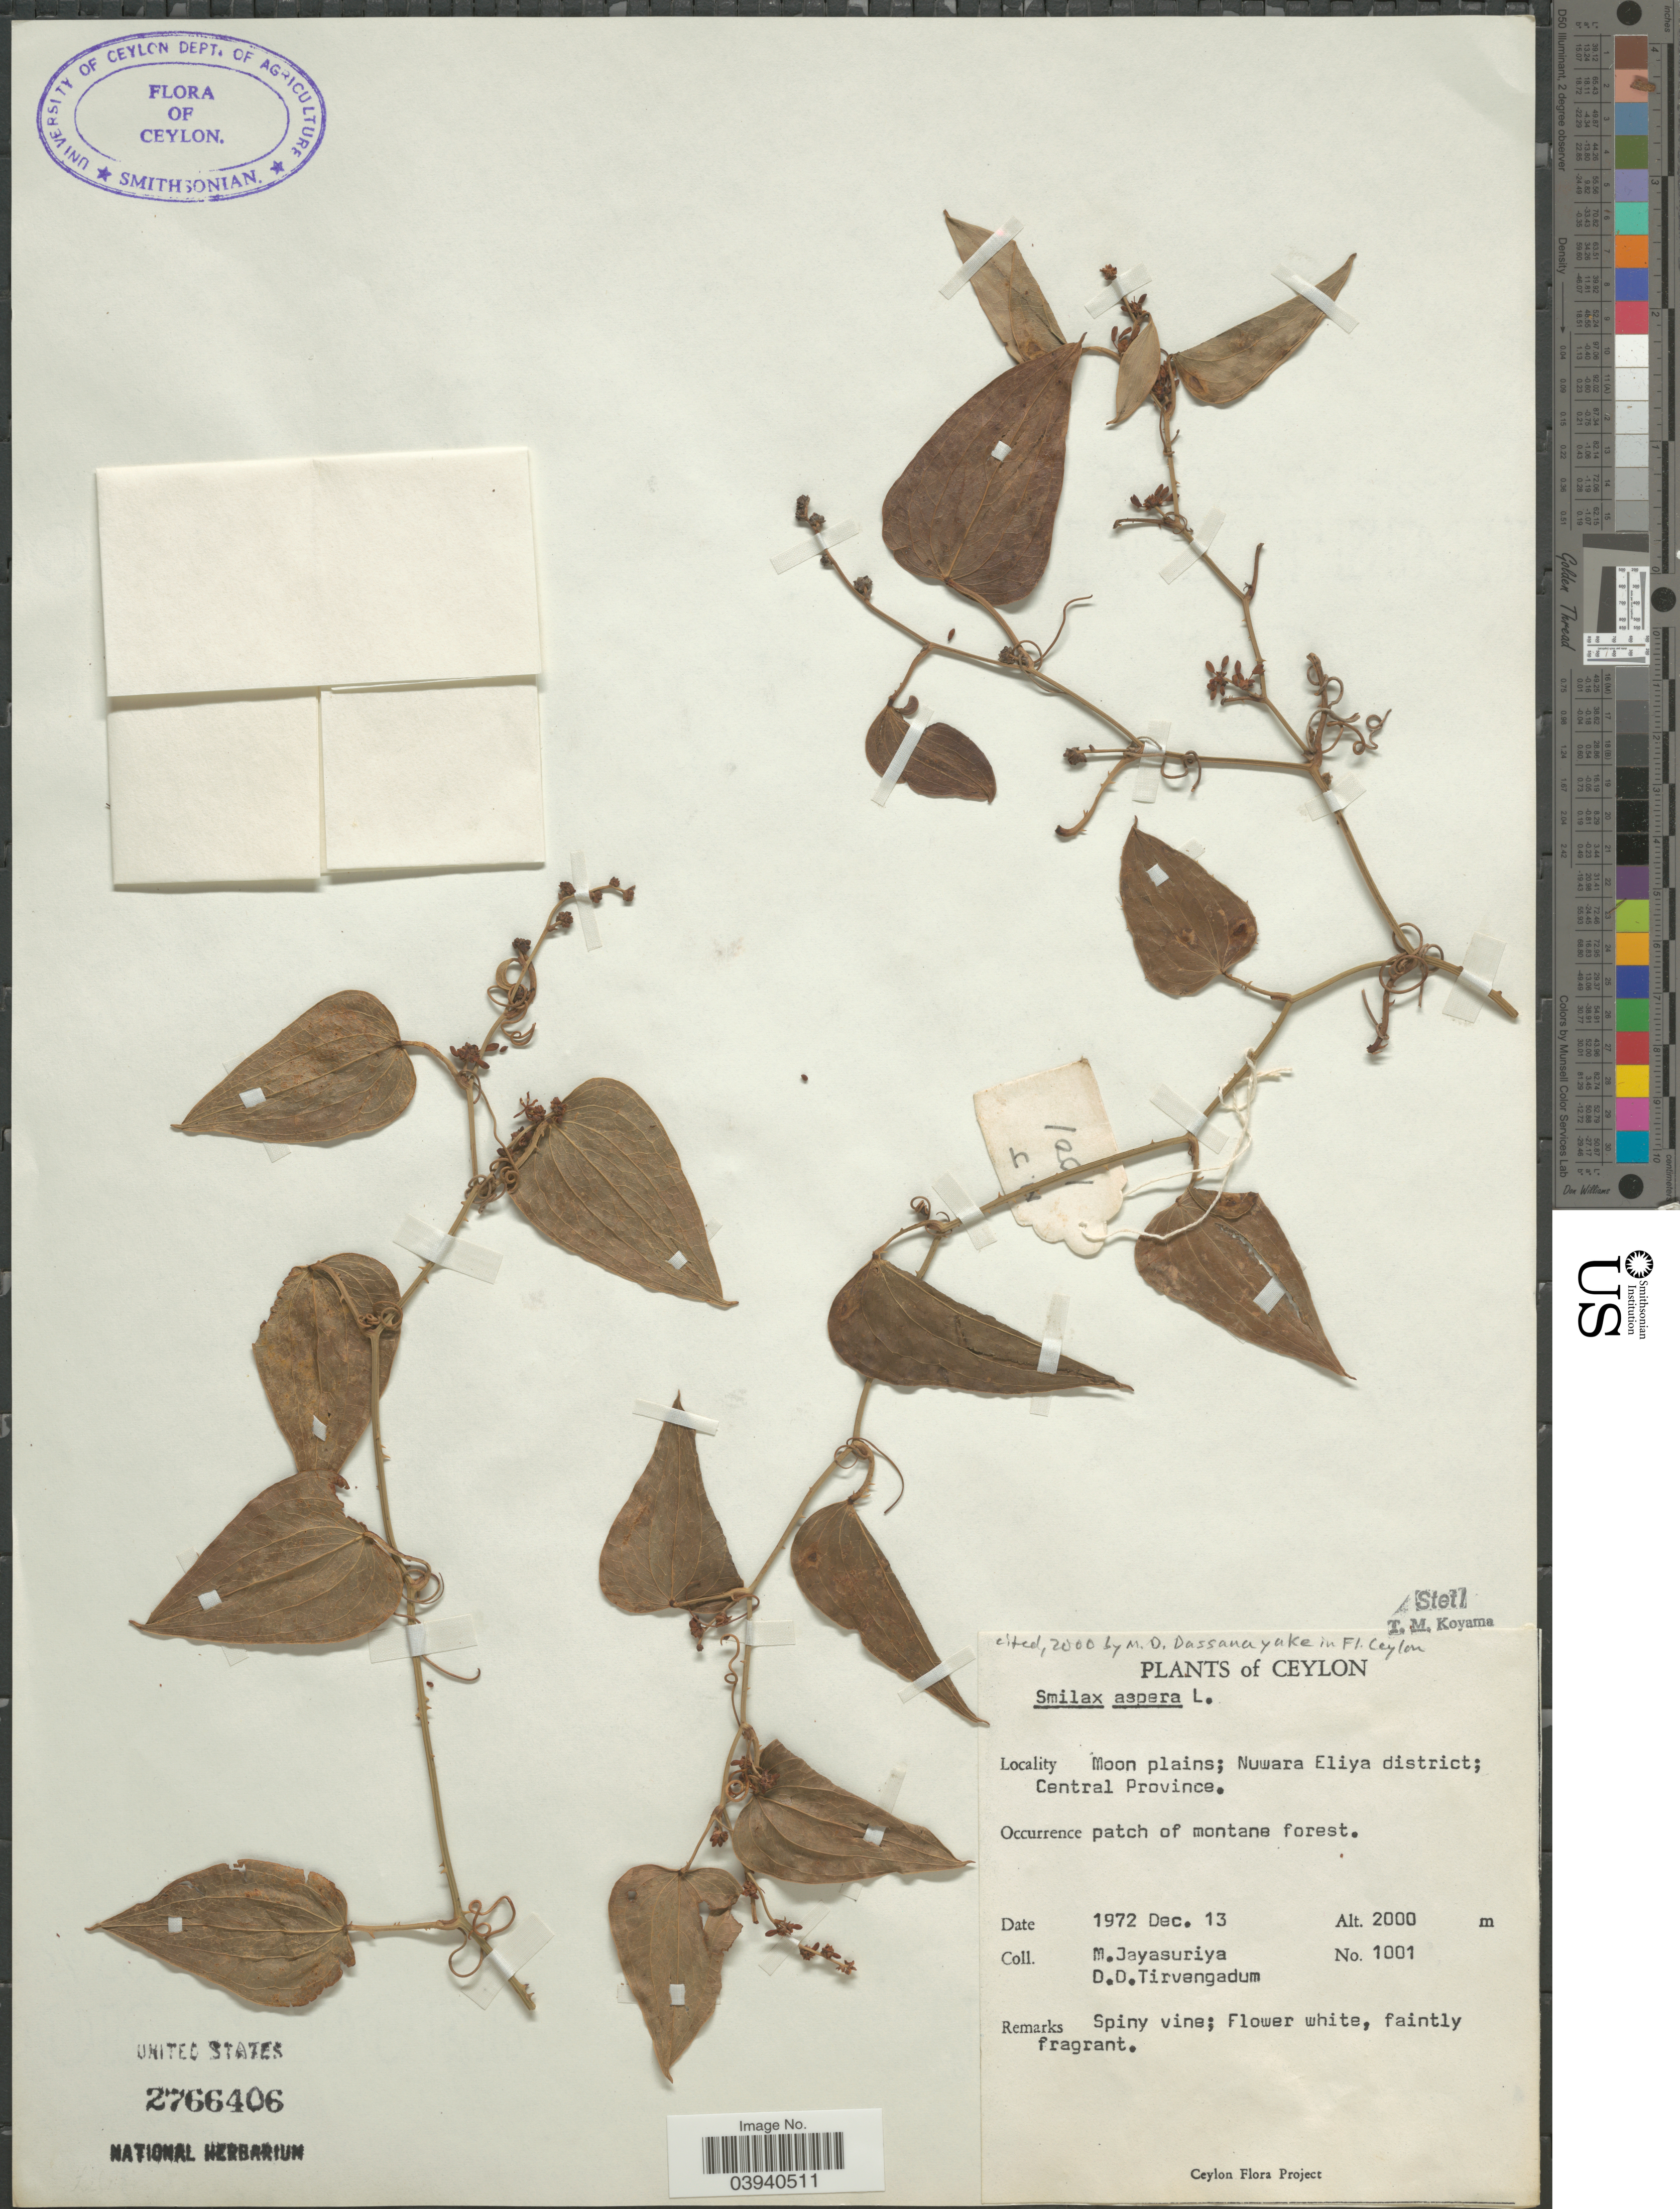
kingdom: Plantae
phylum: Tracheophyta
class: Liliopsida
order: Liliales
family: Smilacaceae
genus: Smilax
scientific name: Smilax aspera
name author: L.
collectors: M. Jayasuriya & D. Tirvengadum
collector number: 1001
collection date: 1972-12-13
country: Sri Lanka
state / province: Central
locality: Ceylon. Moon plains; Nuwara Eliya district.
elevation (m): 2000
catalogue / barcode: US 2766406